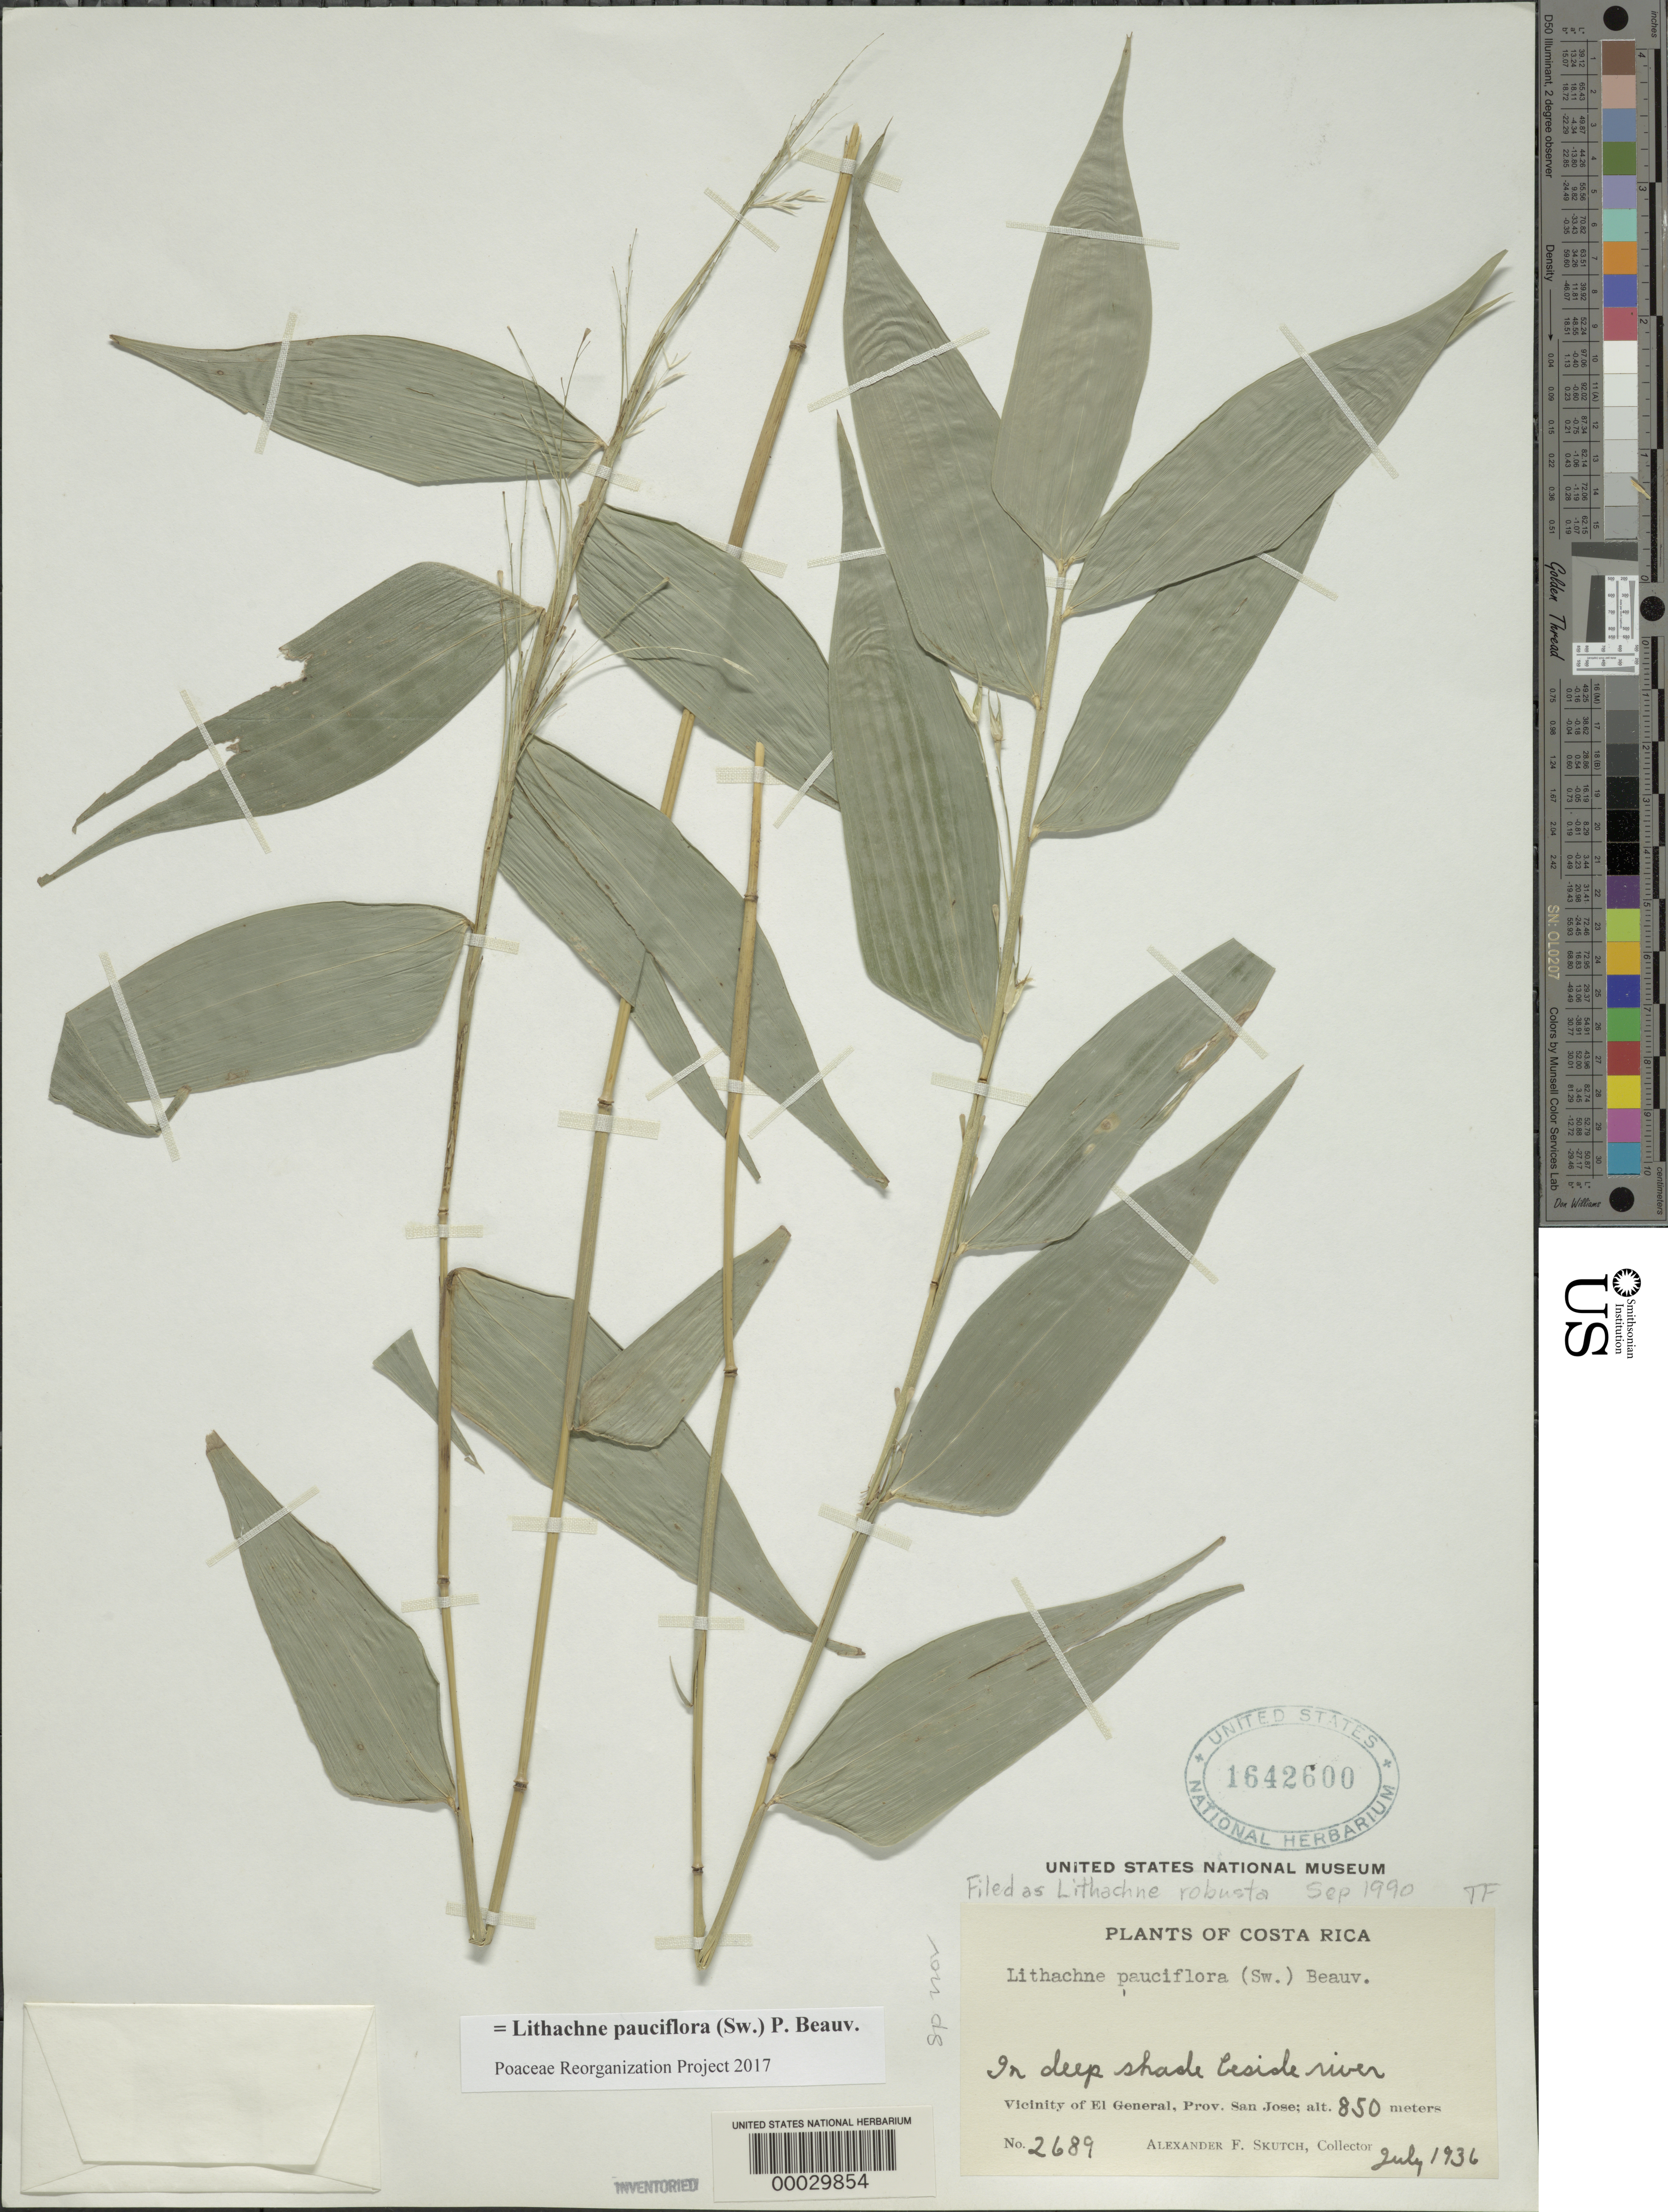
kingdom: Plantae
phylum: Tracheophyta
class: Liliopsida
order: Poales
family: Poaceae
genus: Lithachne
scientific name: Lithachne pauciflora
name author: (Sw.) P. Beauv.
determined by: Poaceae Reorganization Project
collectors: A. F. Skutch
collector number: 2689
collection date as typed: Jul 1936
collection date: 1936-07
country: Costa Rica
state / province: San José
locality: El General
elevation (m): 850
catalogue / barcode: US 1642600